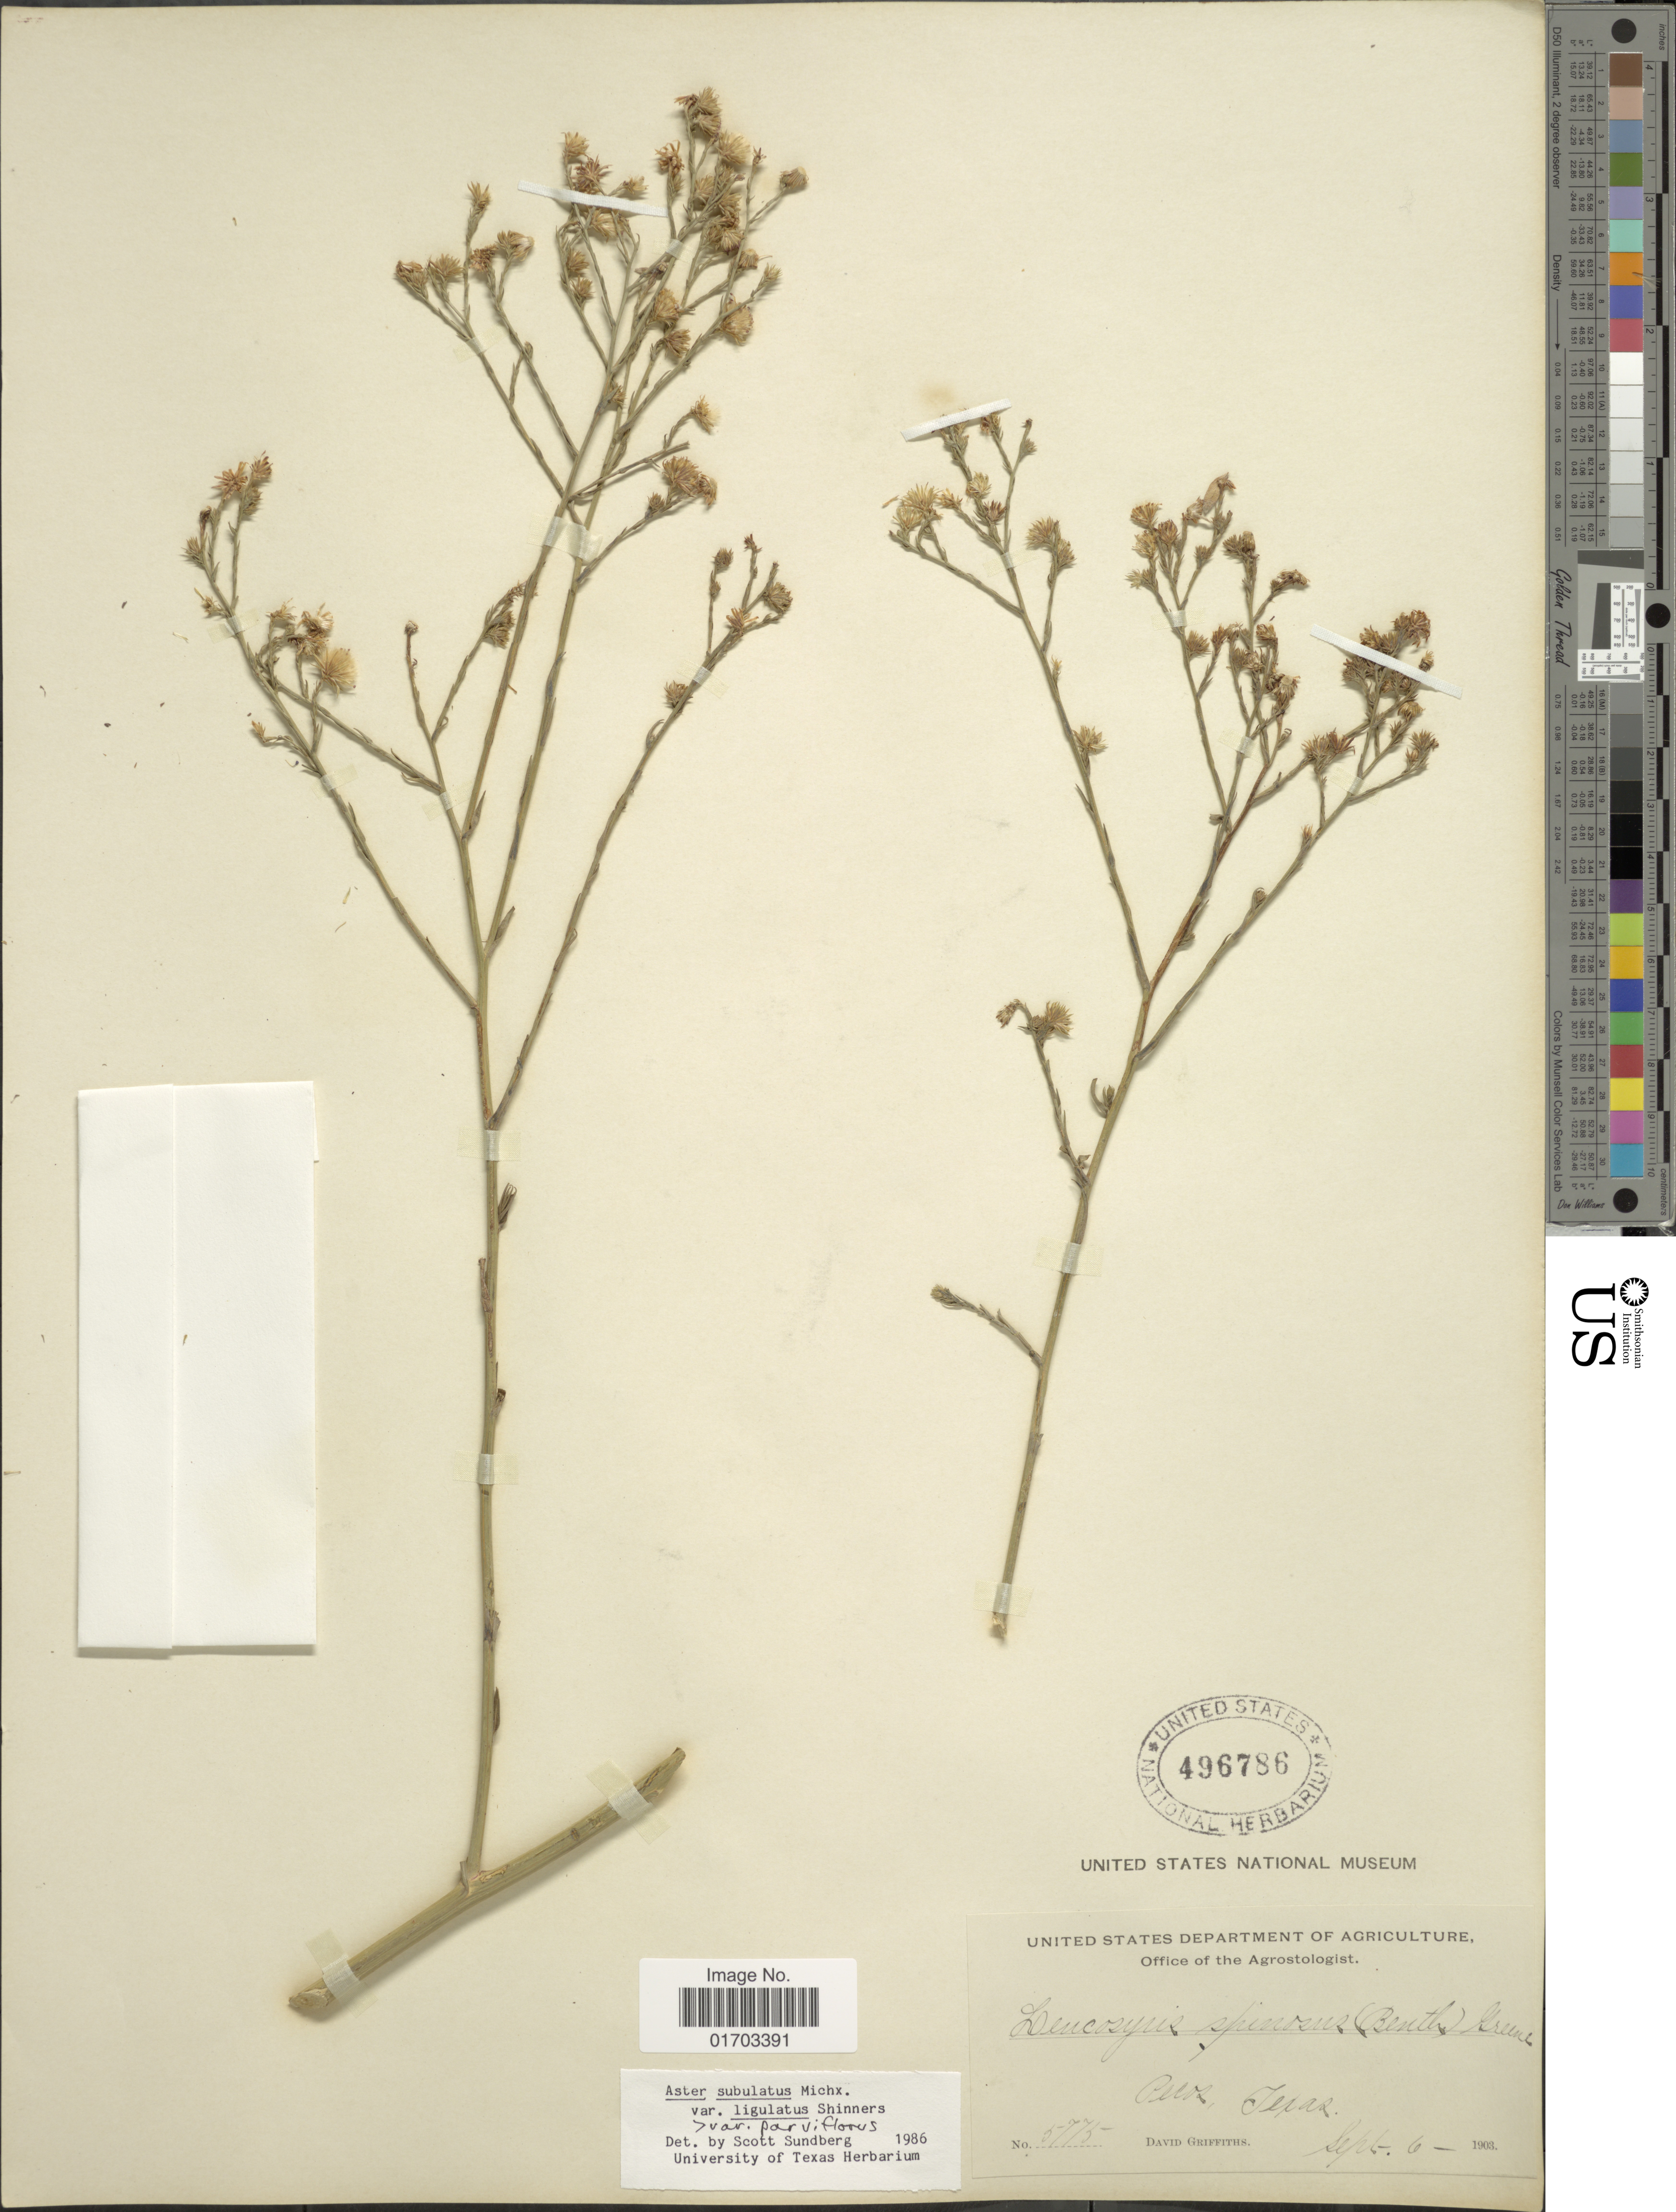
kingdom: Plantae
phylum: Tracheophyta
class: Magnoliopsida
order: Asterales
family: Asteraceae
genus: Symphyotrichum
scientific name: Symphyotrichum subulatum var. ligulatum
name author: (Shinners) S.D. Sundb.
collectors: D. Griffiths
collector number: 5775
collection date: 1903-09-06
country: United States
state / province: Texas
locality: Pecos.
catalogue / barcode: US 496786